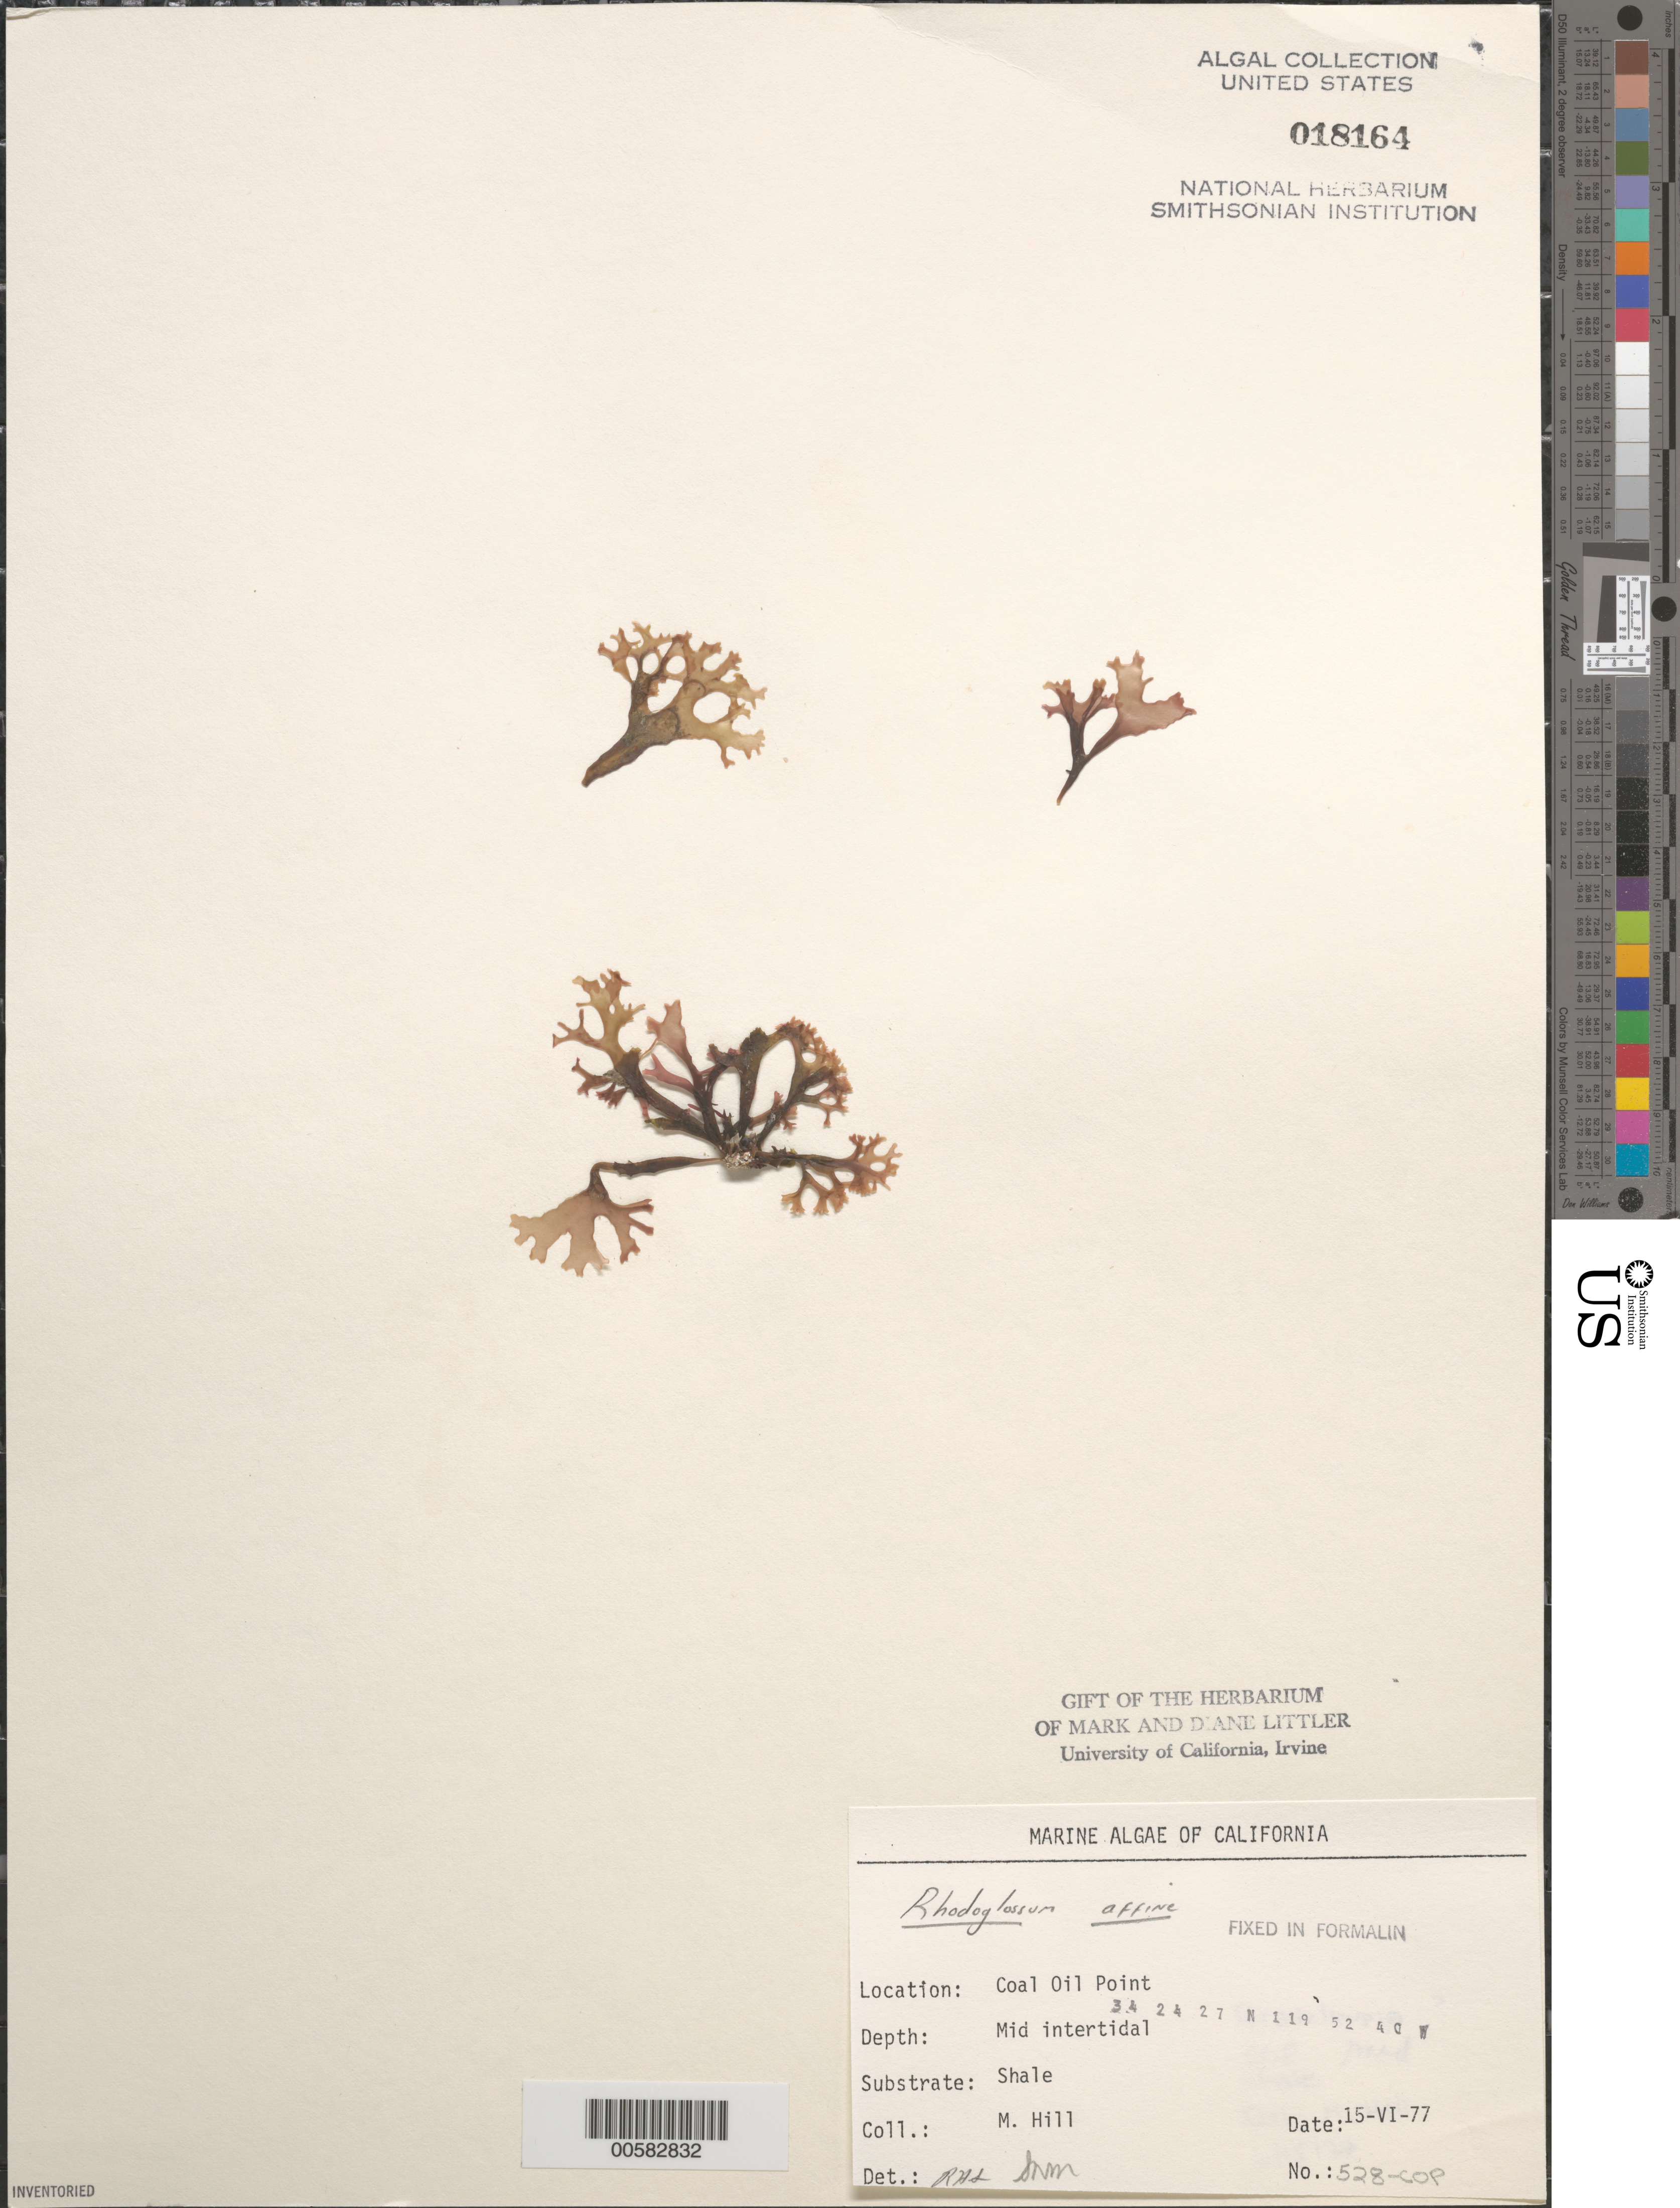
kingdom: Plantae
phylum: Rhodophyta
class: Florideophyceae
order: Gigartinales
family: Gigartinaceae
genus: Mazzaella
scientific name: Mazzaella affinis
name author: (Harvey) Fredericq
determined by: Algae name updating Project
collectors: M. Hill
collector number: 528-cop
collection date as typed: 15 Jun 1977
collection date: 1977-06-15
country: United States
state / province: California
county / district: Santa Barbara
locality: Coal Oil Point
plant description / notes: BLM-SOCALBIGHT Rocky Intertidal Survey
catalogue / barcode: US 18164